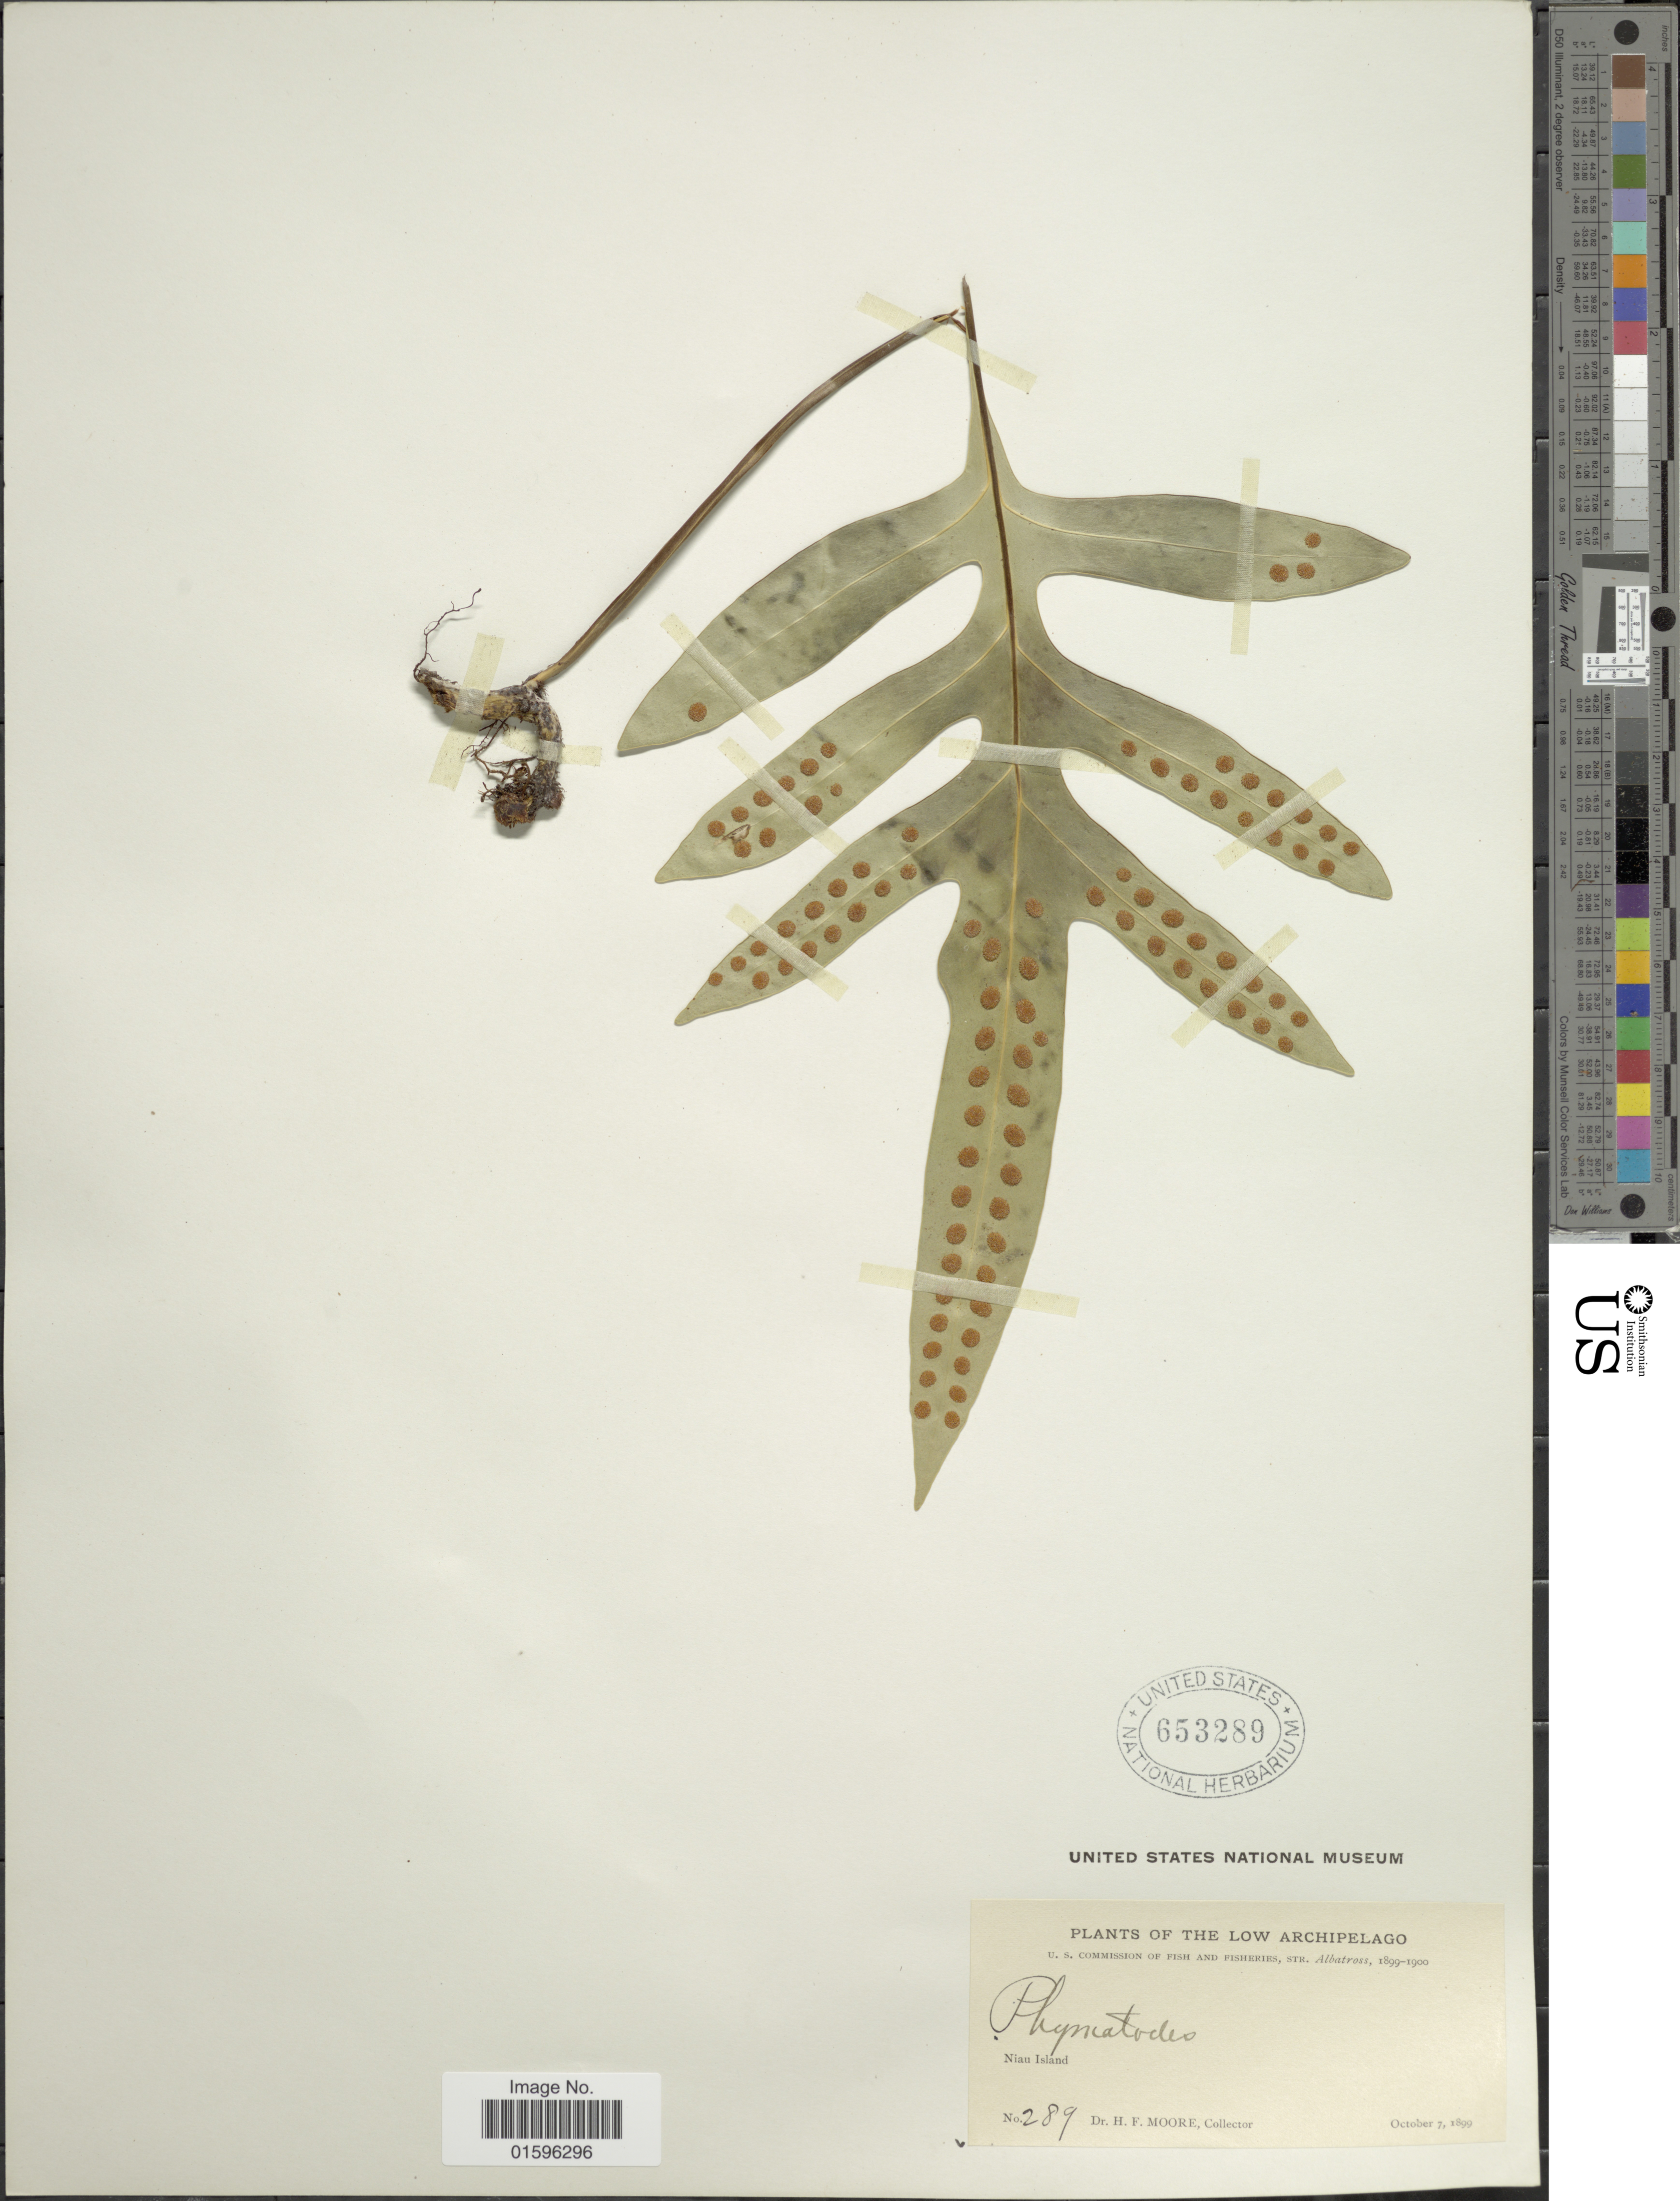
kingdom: Plantae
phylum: Tracheophyta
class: Polypodiopsida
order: Polypodiales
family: Polypodiaceae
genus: Polypodium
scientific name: Polypodium scolopendria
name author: Burm. f.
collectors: H. F. Moore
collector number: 289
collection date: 1899-10-07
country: French Polynesia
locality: The Low Archipelago, Nian Island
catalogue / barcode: US 653289